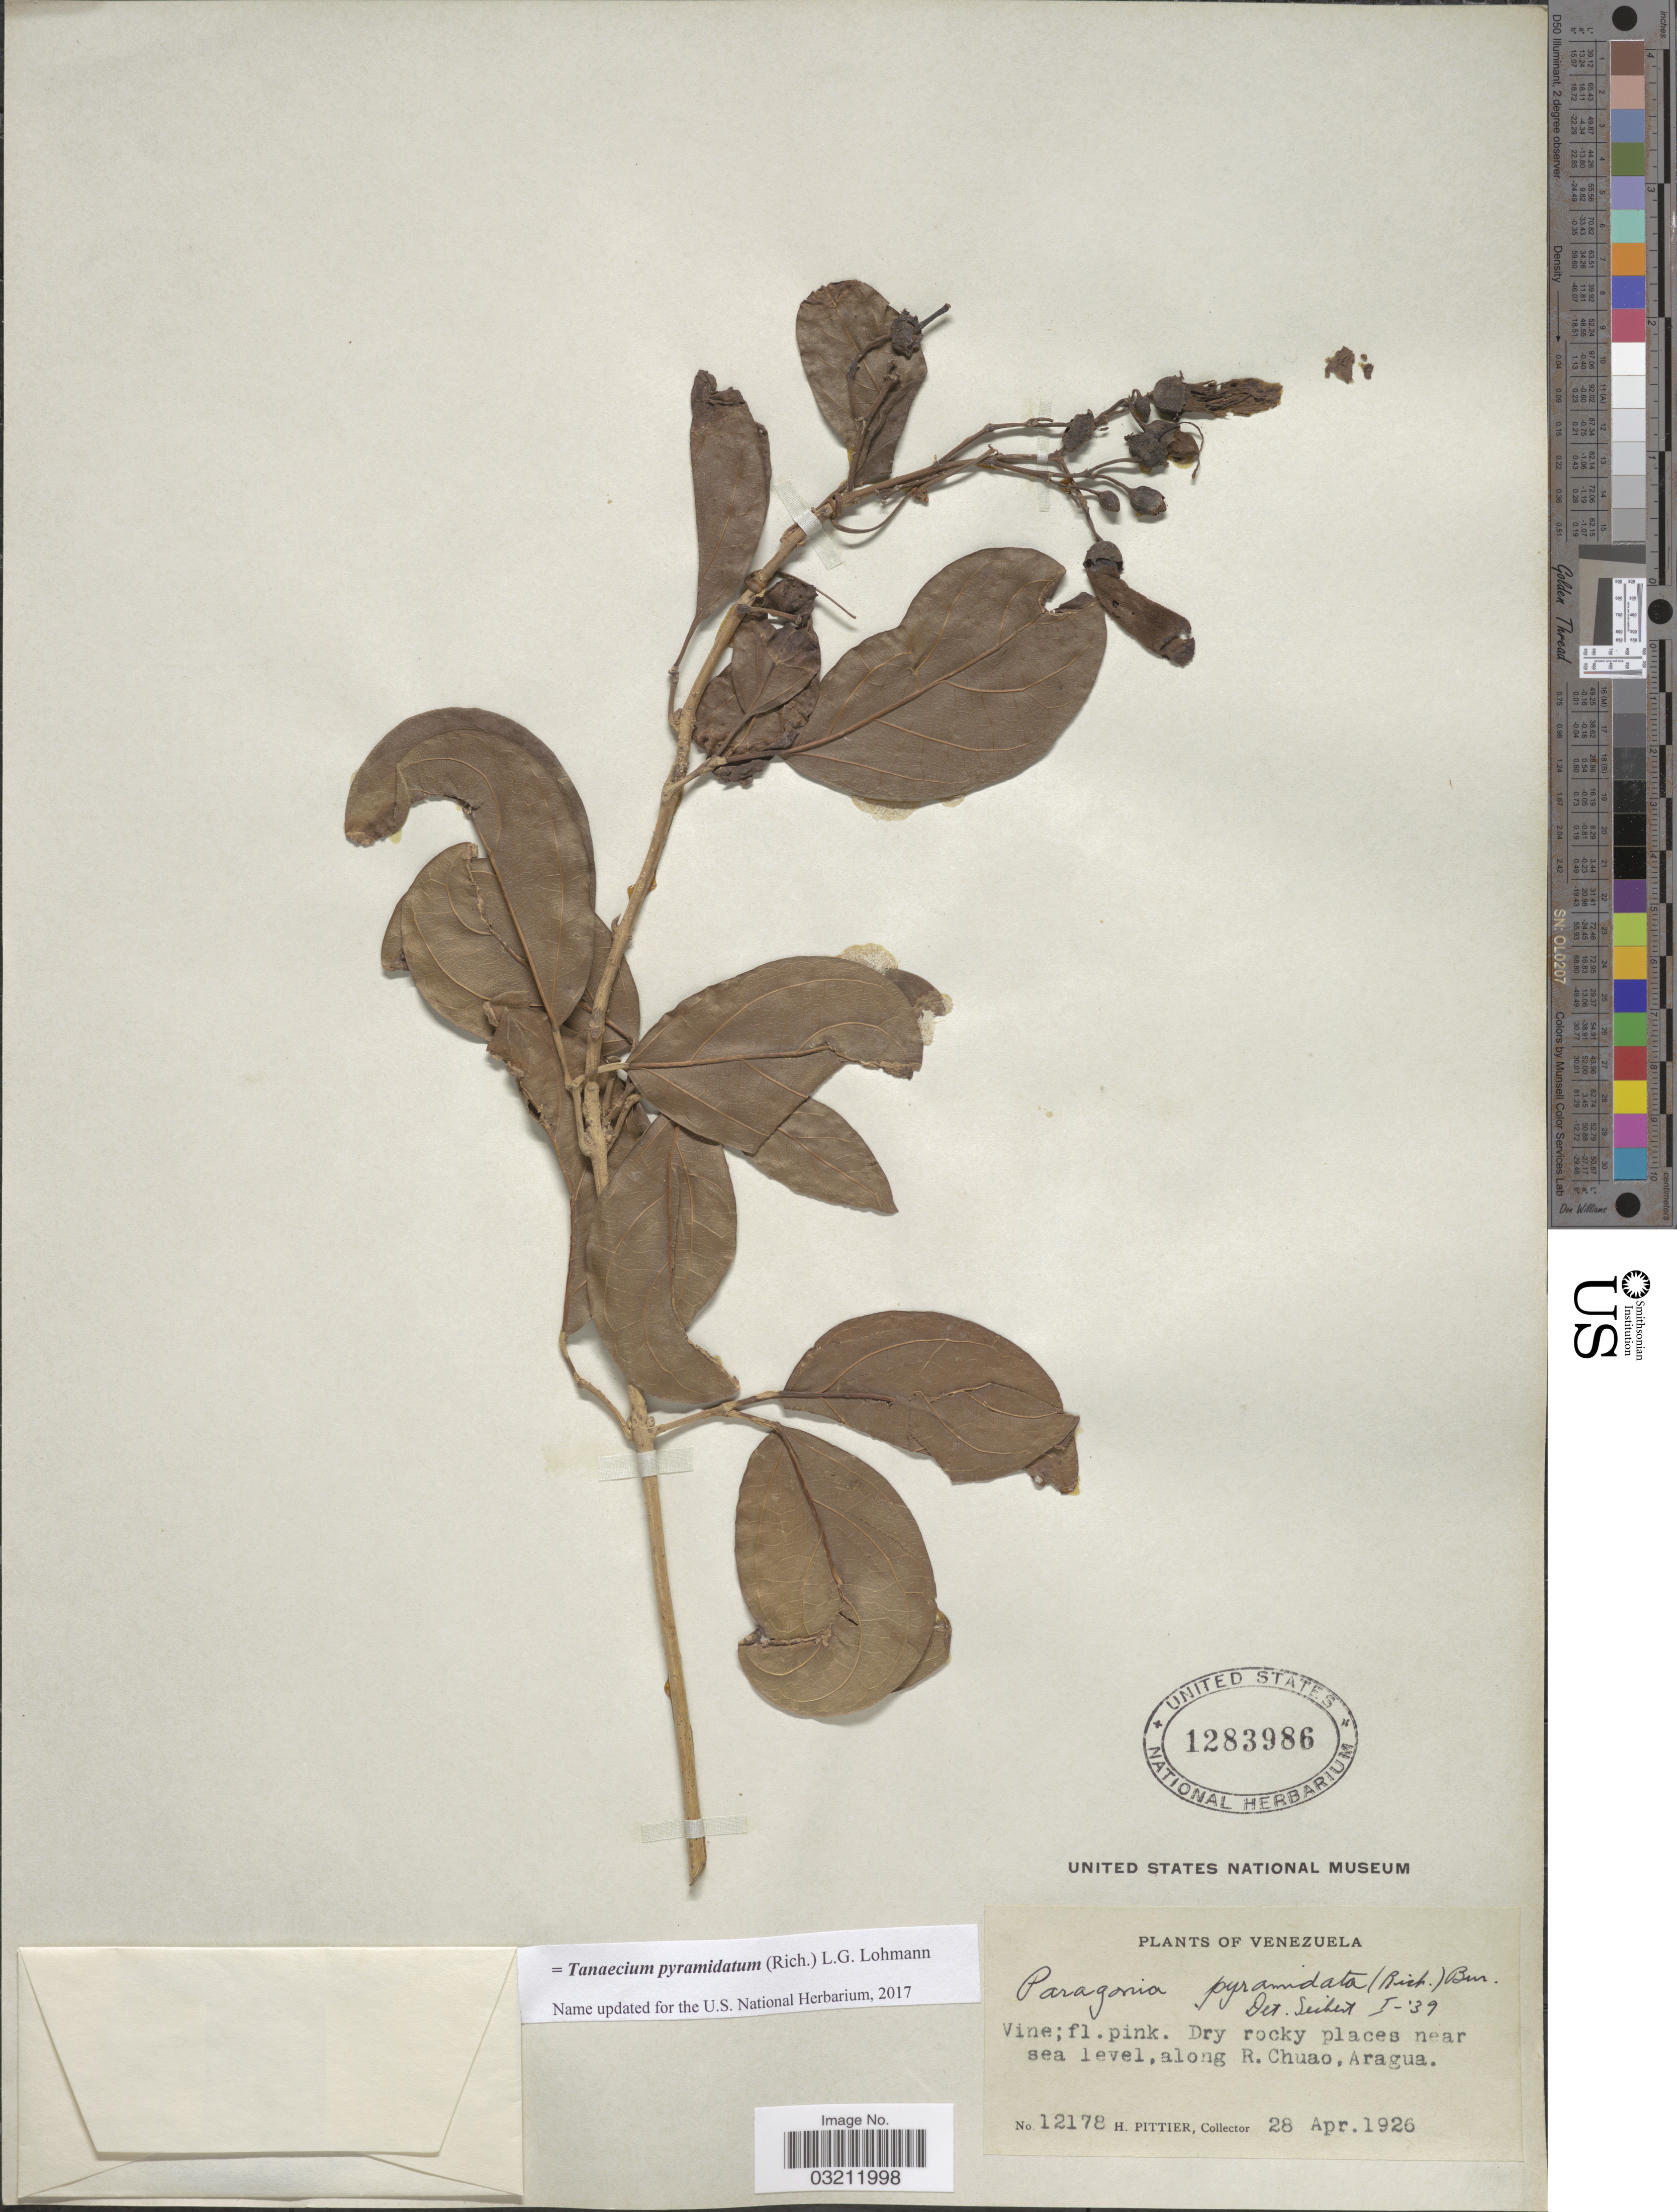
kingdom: Plantae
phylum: Tracheophyta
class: Magnoliopsida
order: Lamiales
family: Bignoniaceae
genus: Tanaecium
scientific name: Tanaecium pyramidatum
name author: (Rich.) L.G. Lohmann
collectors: H. F. Pittier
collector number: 12178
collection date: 1926-04-28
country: Venezuela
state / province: Aragua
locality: Dry rocky places near sea level, along R. Chuao.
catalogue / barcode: US 1283986